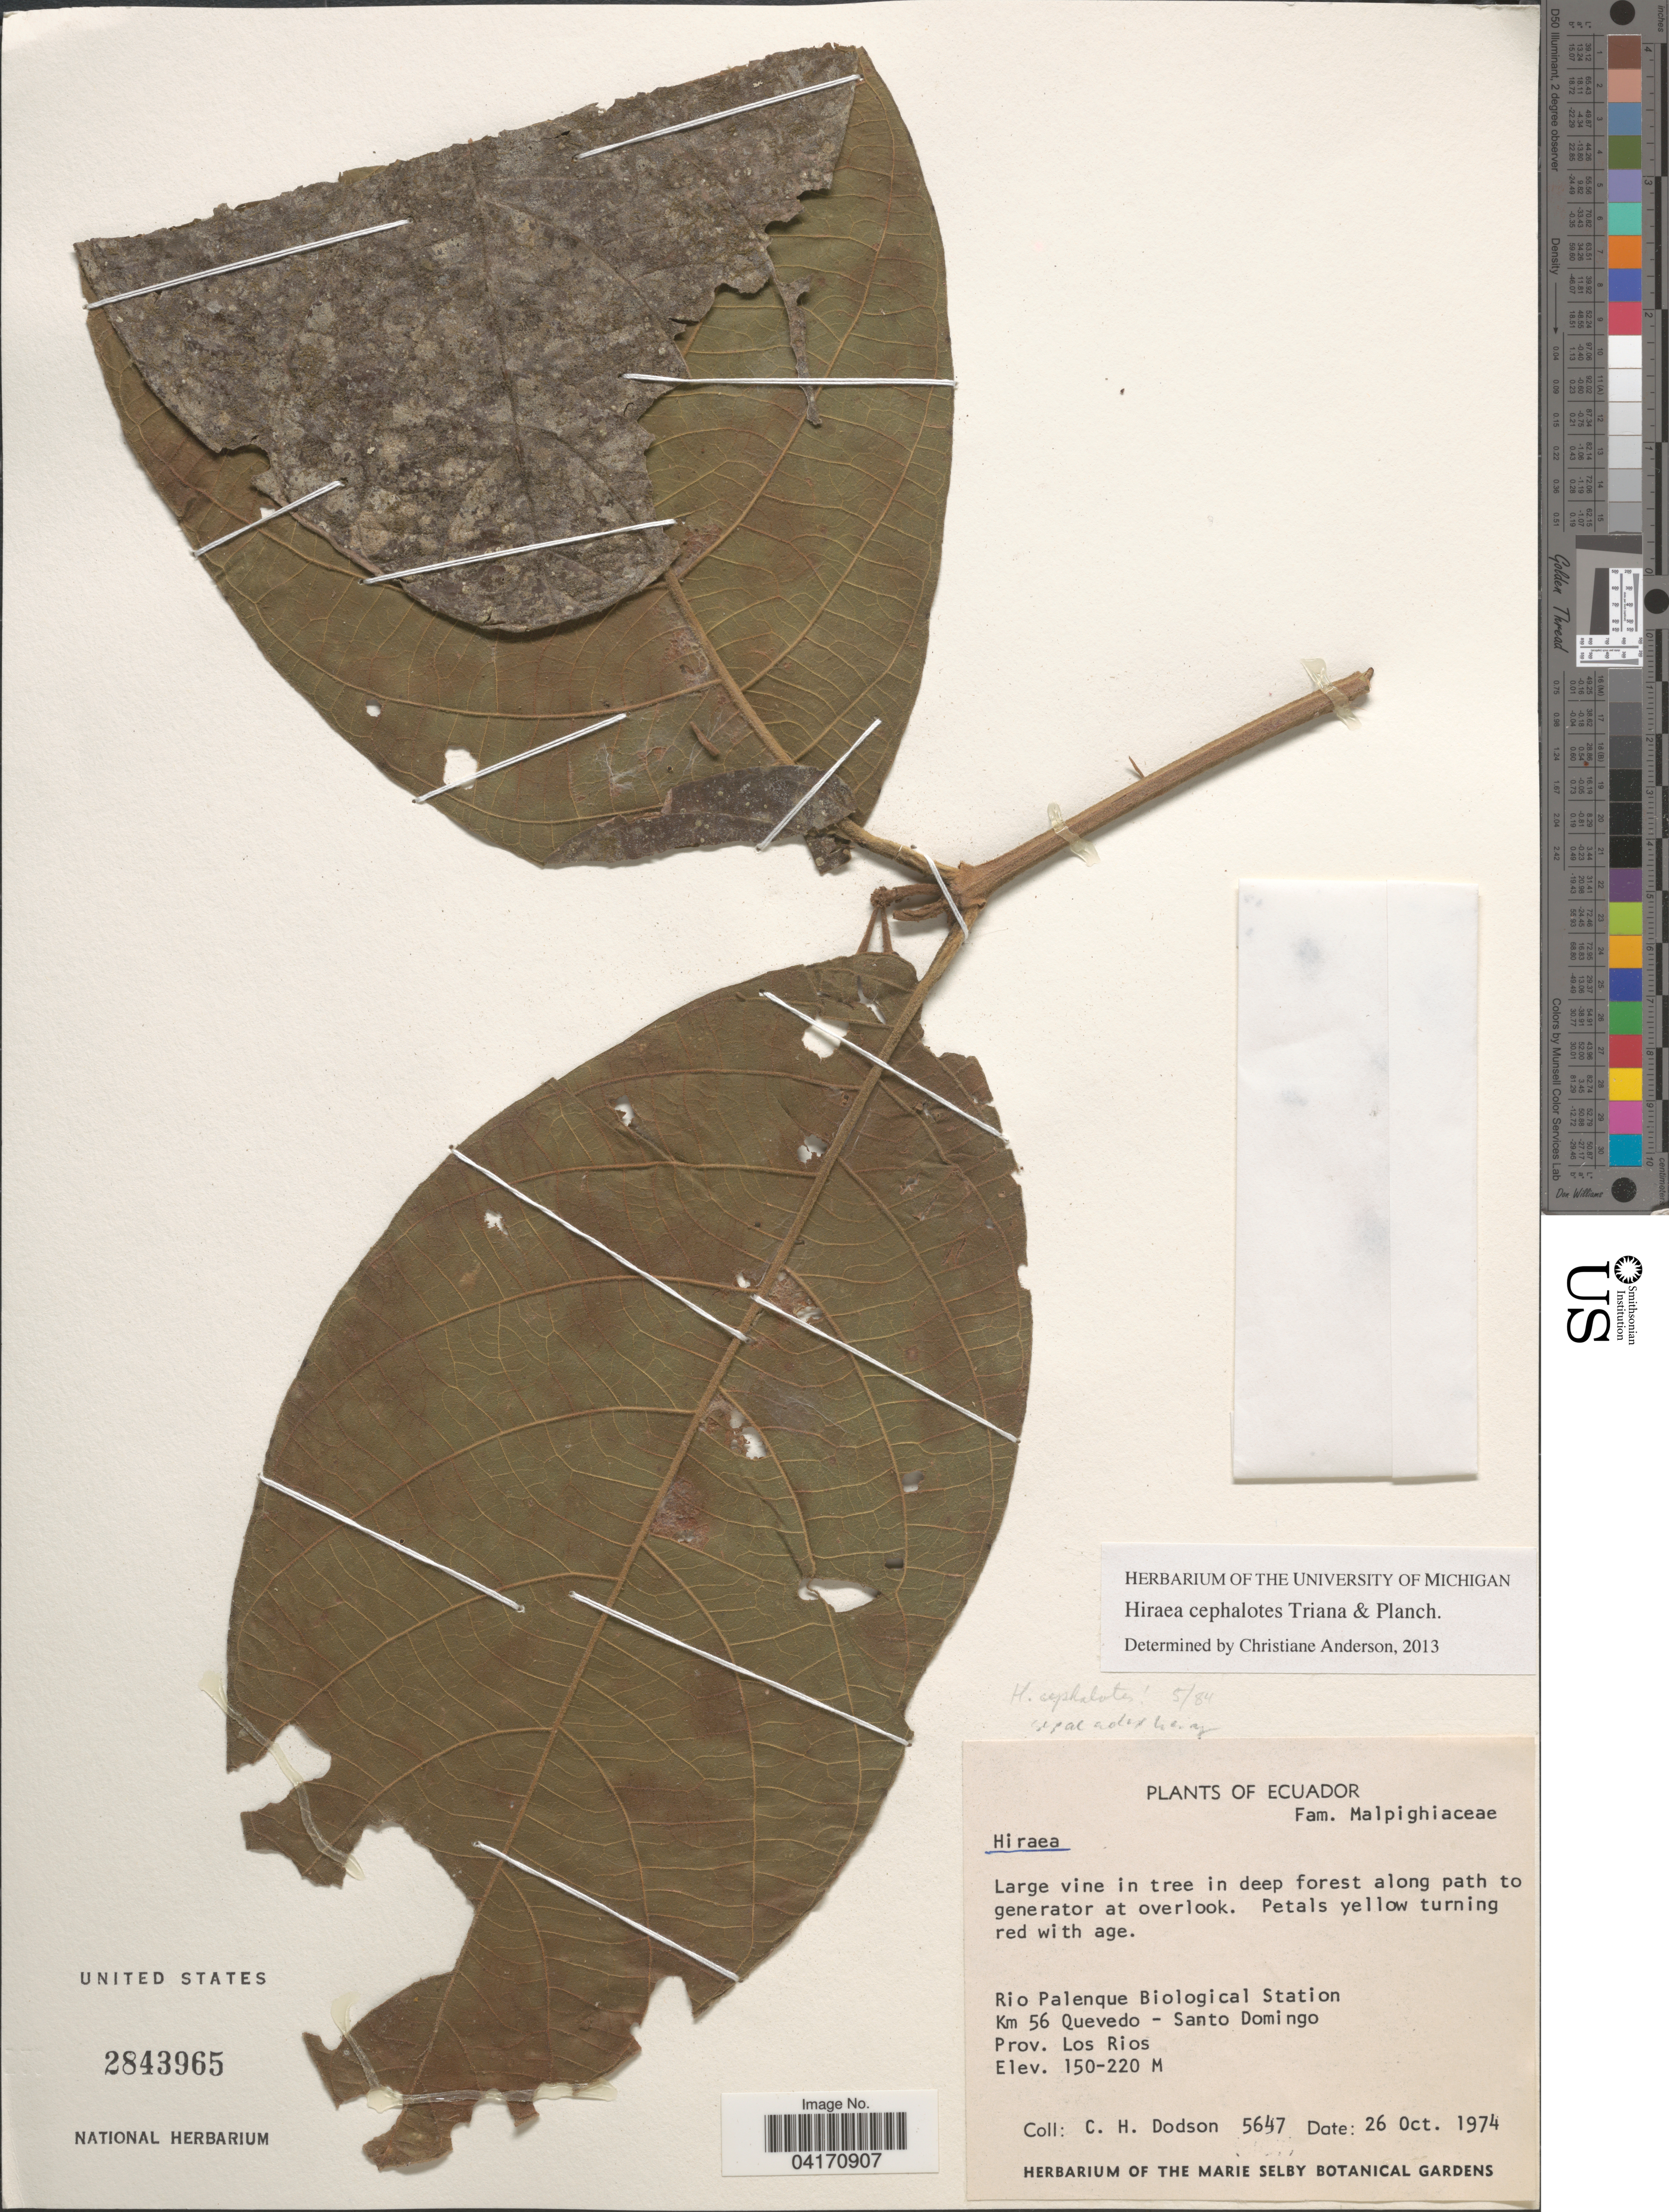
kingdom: Plantae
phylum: Tracheophyta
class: Magnoliopsida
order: Malpighiales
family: Malpighiaceae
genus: Hiraea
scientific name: Hiraea cephalotes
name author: Triana & Planch.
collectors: C. H. Dodson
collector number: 5647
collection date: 1974-10-26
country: Ecuador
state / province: Los Ríos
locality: Rio Palenque Biological Station. Km 56 Quevedo- Santo Domingo.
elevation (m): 150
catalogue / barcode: US 2843965